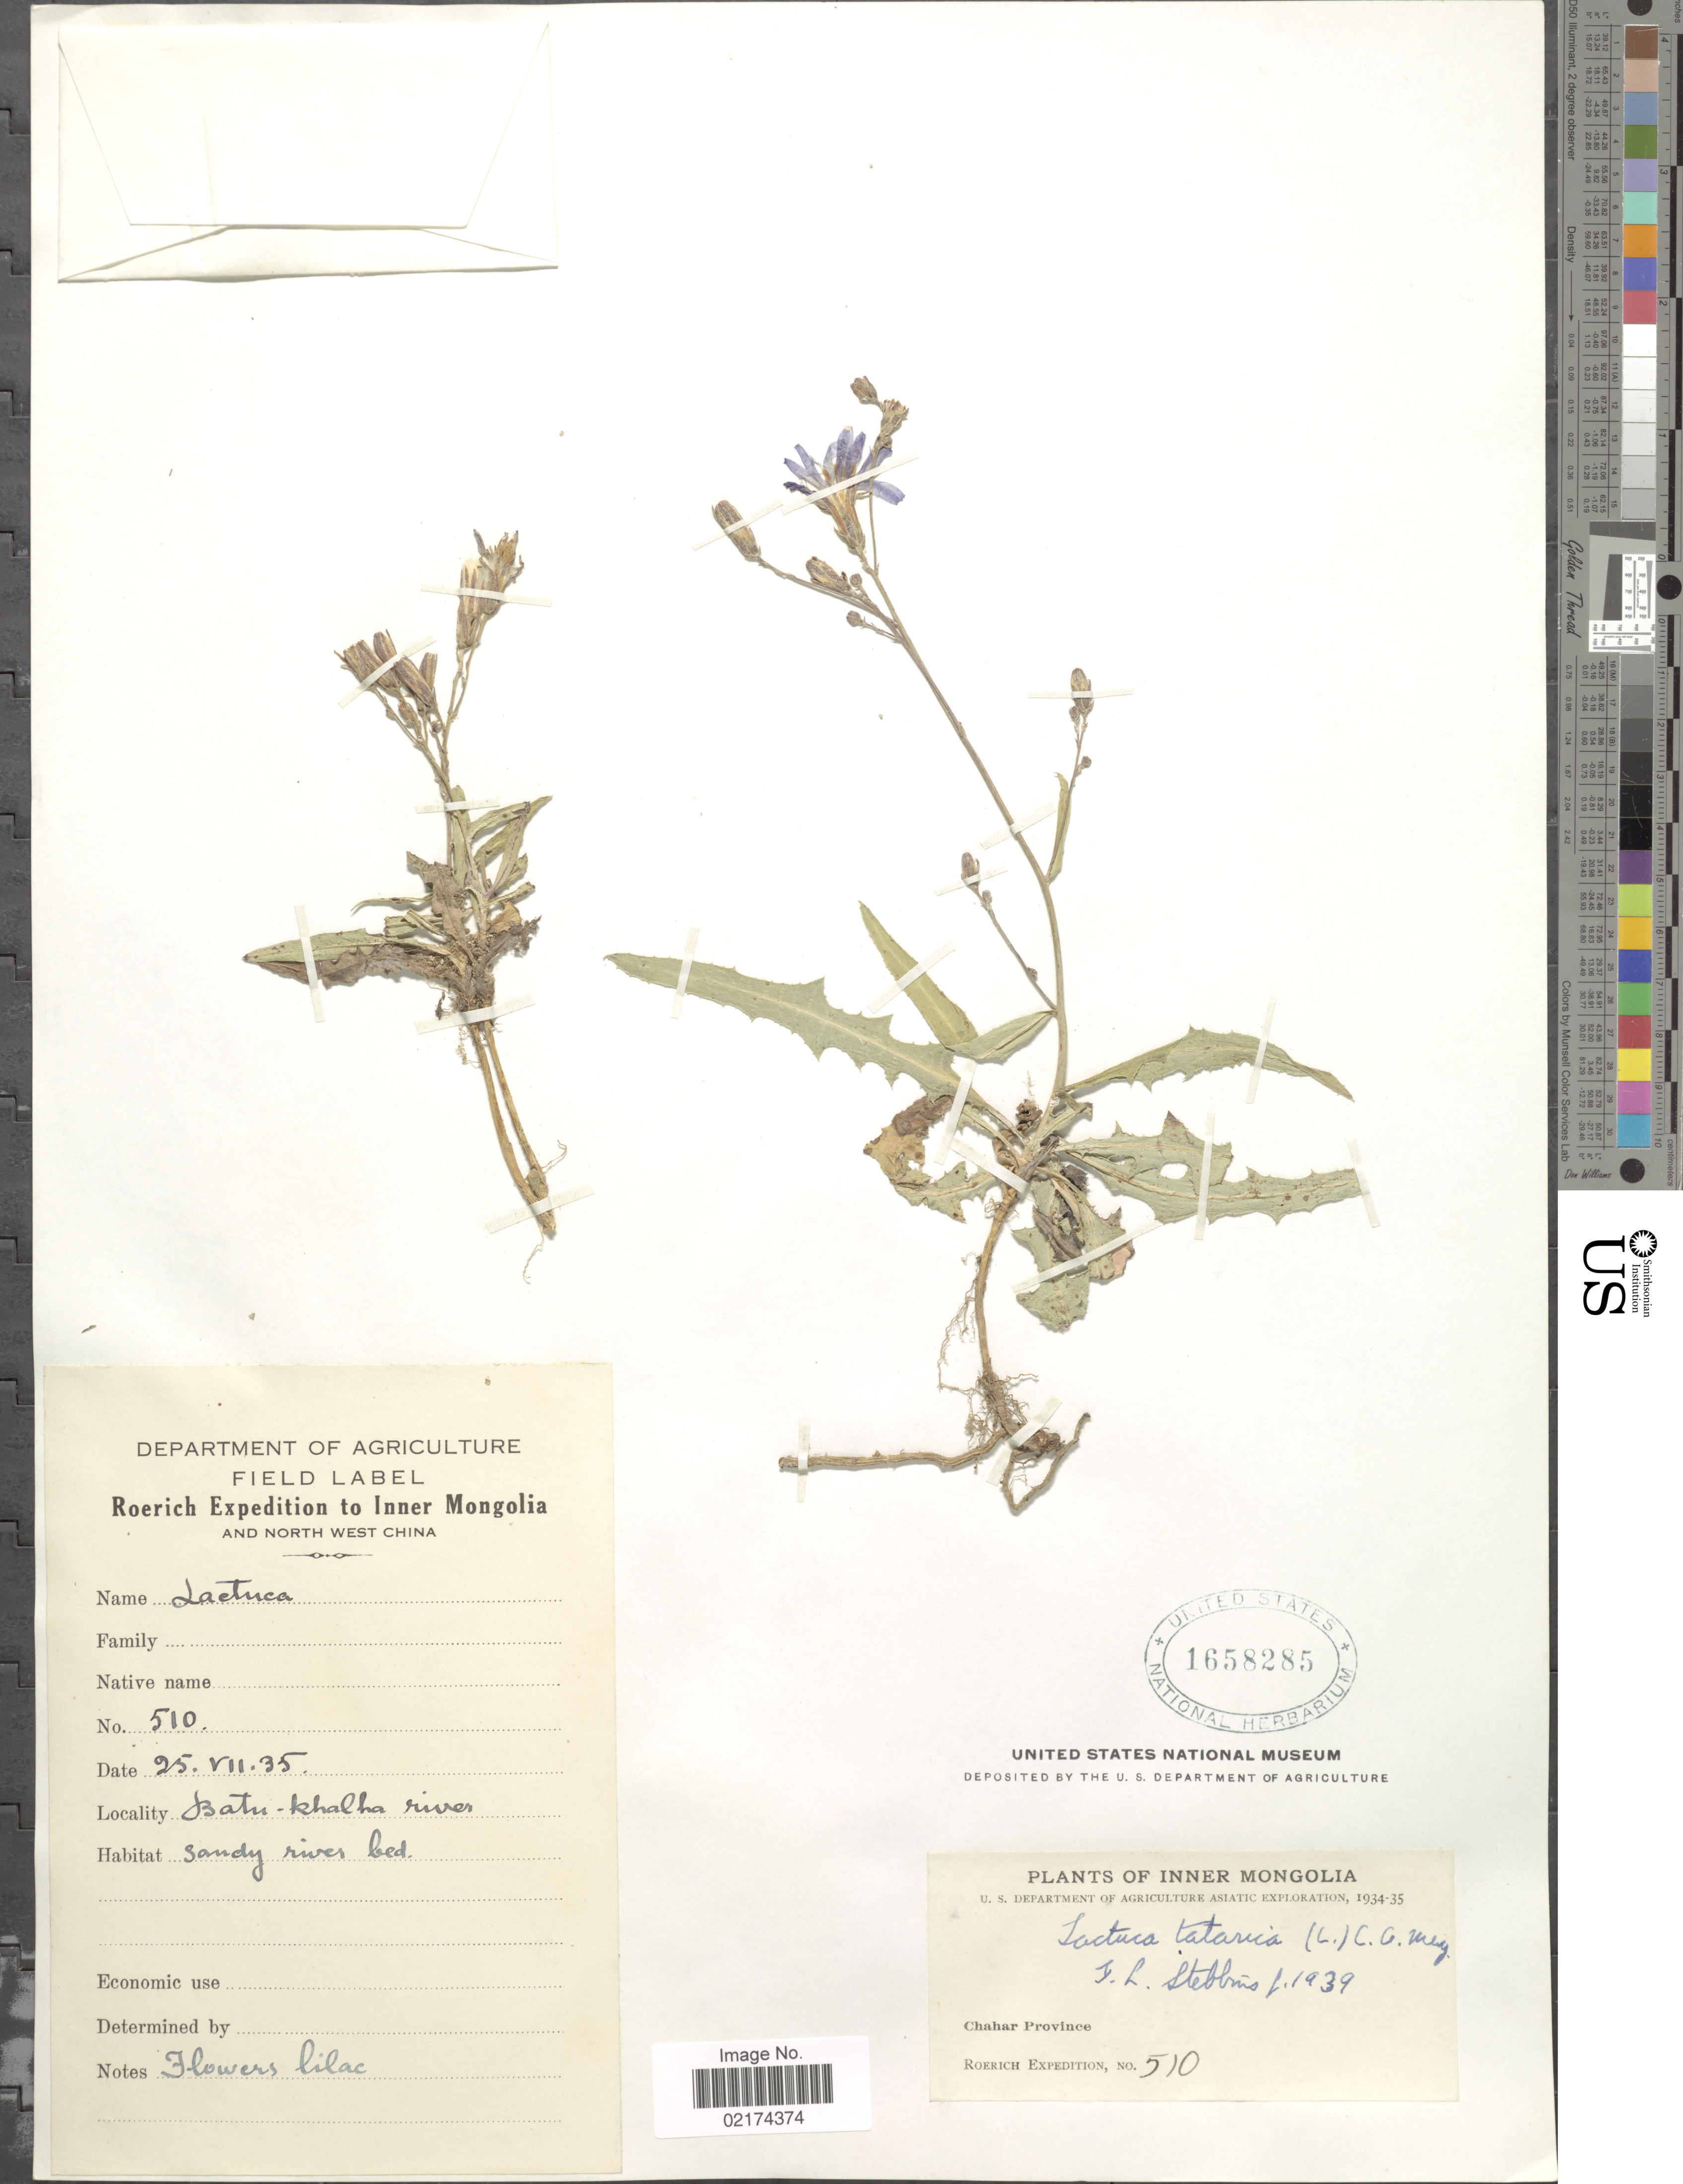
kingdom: Plantae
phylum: Tracheophyta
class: Magnoliopsida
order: Asterales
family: Asteraceae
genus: Lactuca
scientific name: Lactuca tatarica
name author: (L.) C.A. Mey.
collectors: Roerich Expedition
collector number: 510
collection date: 1935-07-25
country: China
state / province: Nei Monggol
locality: Inner Mongolia, Chahar Province, Batu-Khalha river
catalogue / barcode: US 1658285